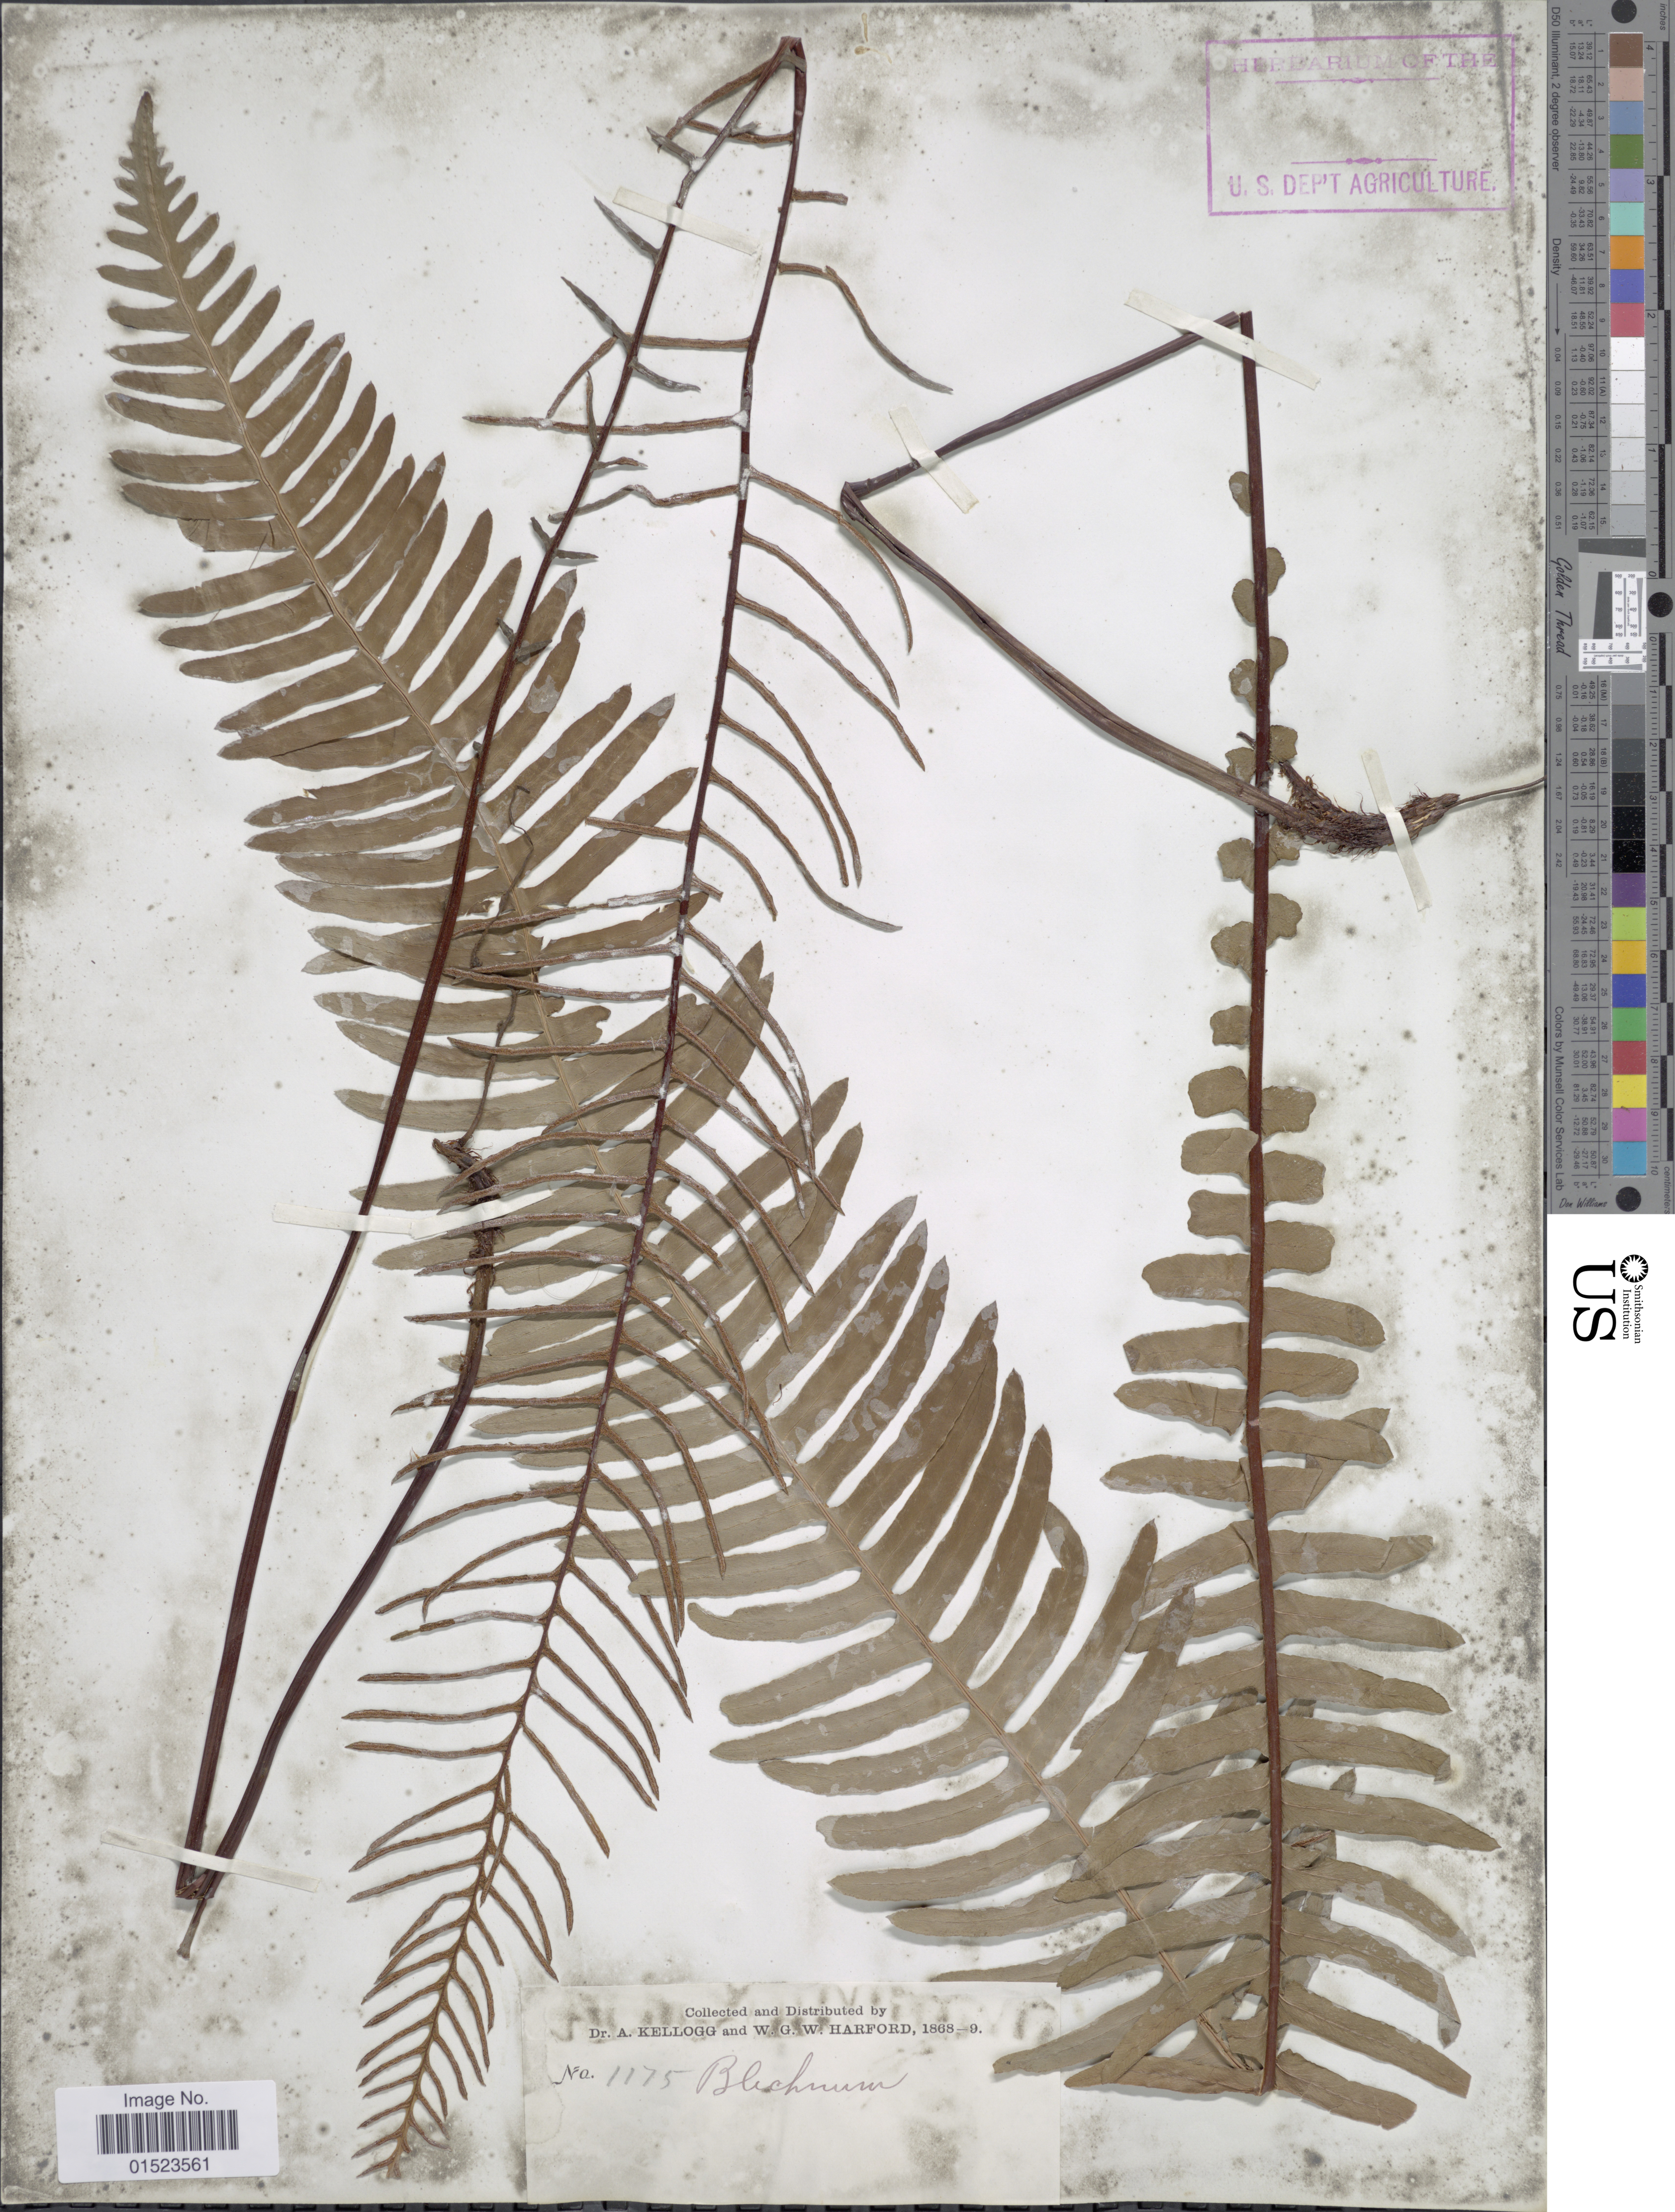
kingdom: Plantae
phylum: Tracheophyta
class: Polypodiopsida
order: Polypodiales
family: Blechnaceae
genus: Blechnum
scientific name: Blechnum spicant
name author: (L.) Sm.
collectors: A. Kellogg & W. G. W. Harford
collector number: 1175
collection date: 1868/1869